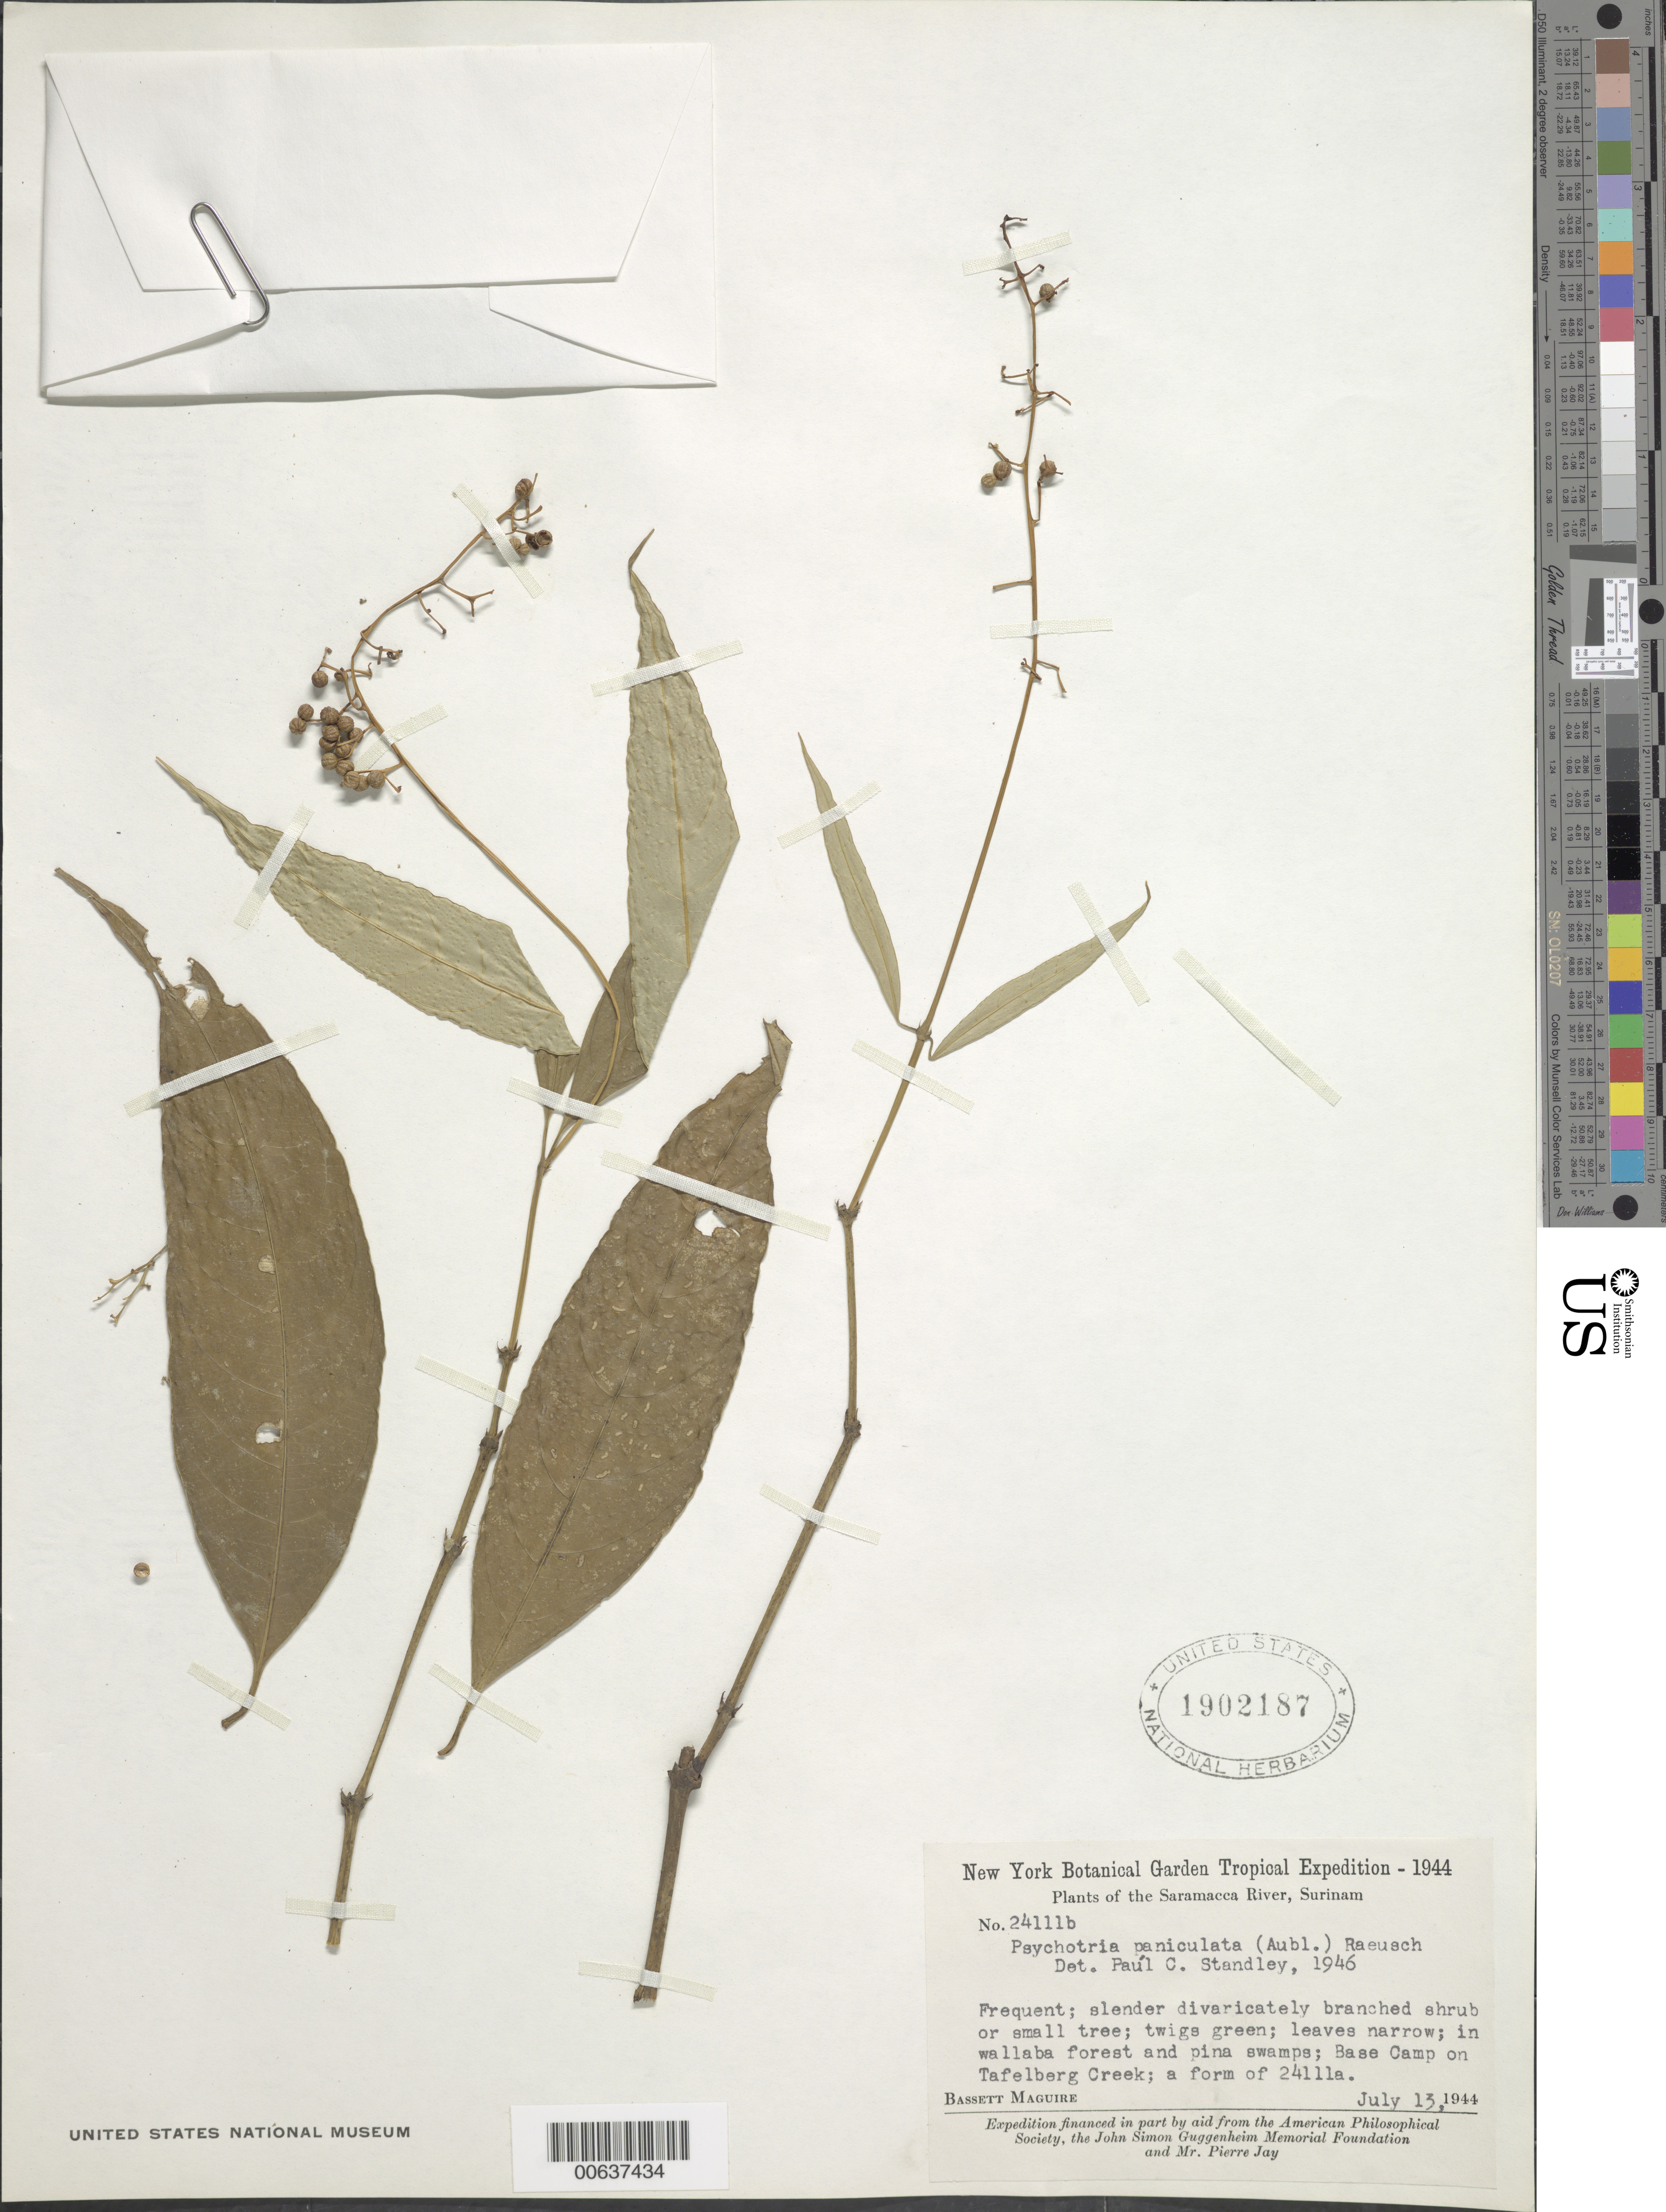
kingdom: Plantae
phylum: Tracheophyta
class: Magnoliopsida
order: Gentianales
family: Rubiaceae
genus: Palicourea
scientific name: Palicourea aubletii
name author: Delprete & J.H. Kirkbr.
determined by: Kirkbride, J. H., Jr.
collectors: B. Maguire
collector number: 24111 b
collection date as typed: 13-Jul-44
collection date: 1944-07-13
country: Suriname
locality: Saramacca River, Tafelberg Creek, vicinity of Base Camp 1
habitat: Wallaba forest and pine swamps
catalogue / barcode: US 1902187